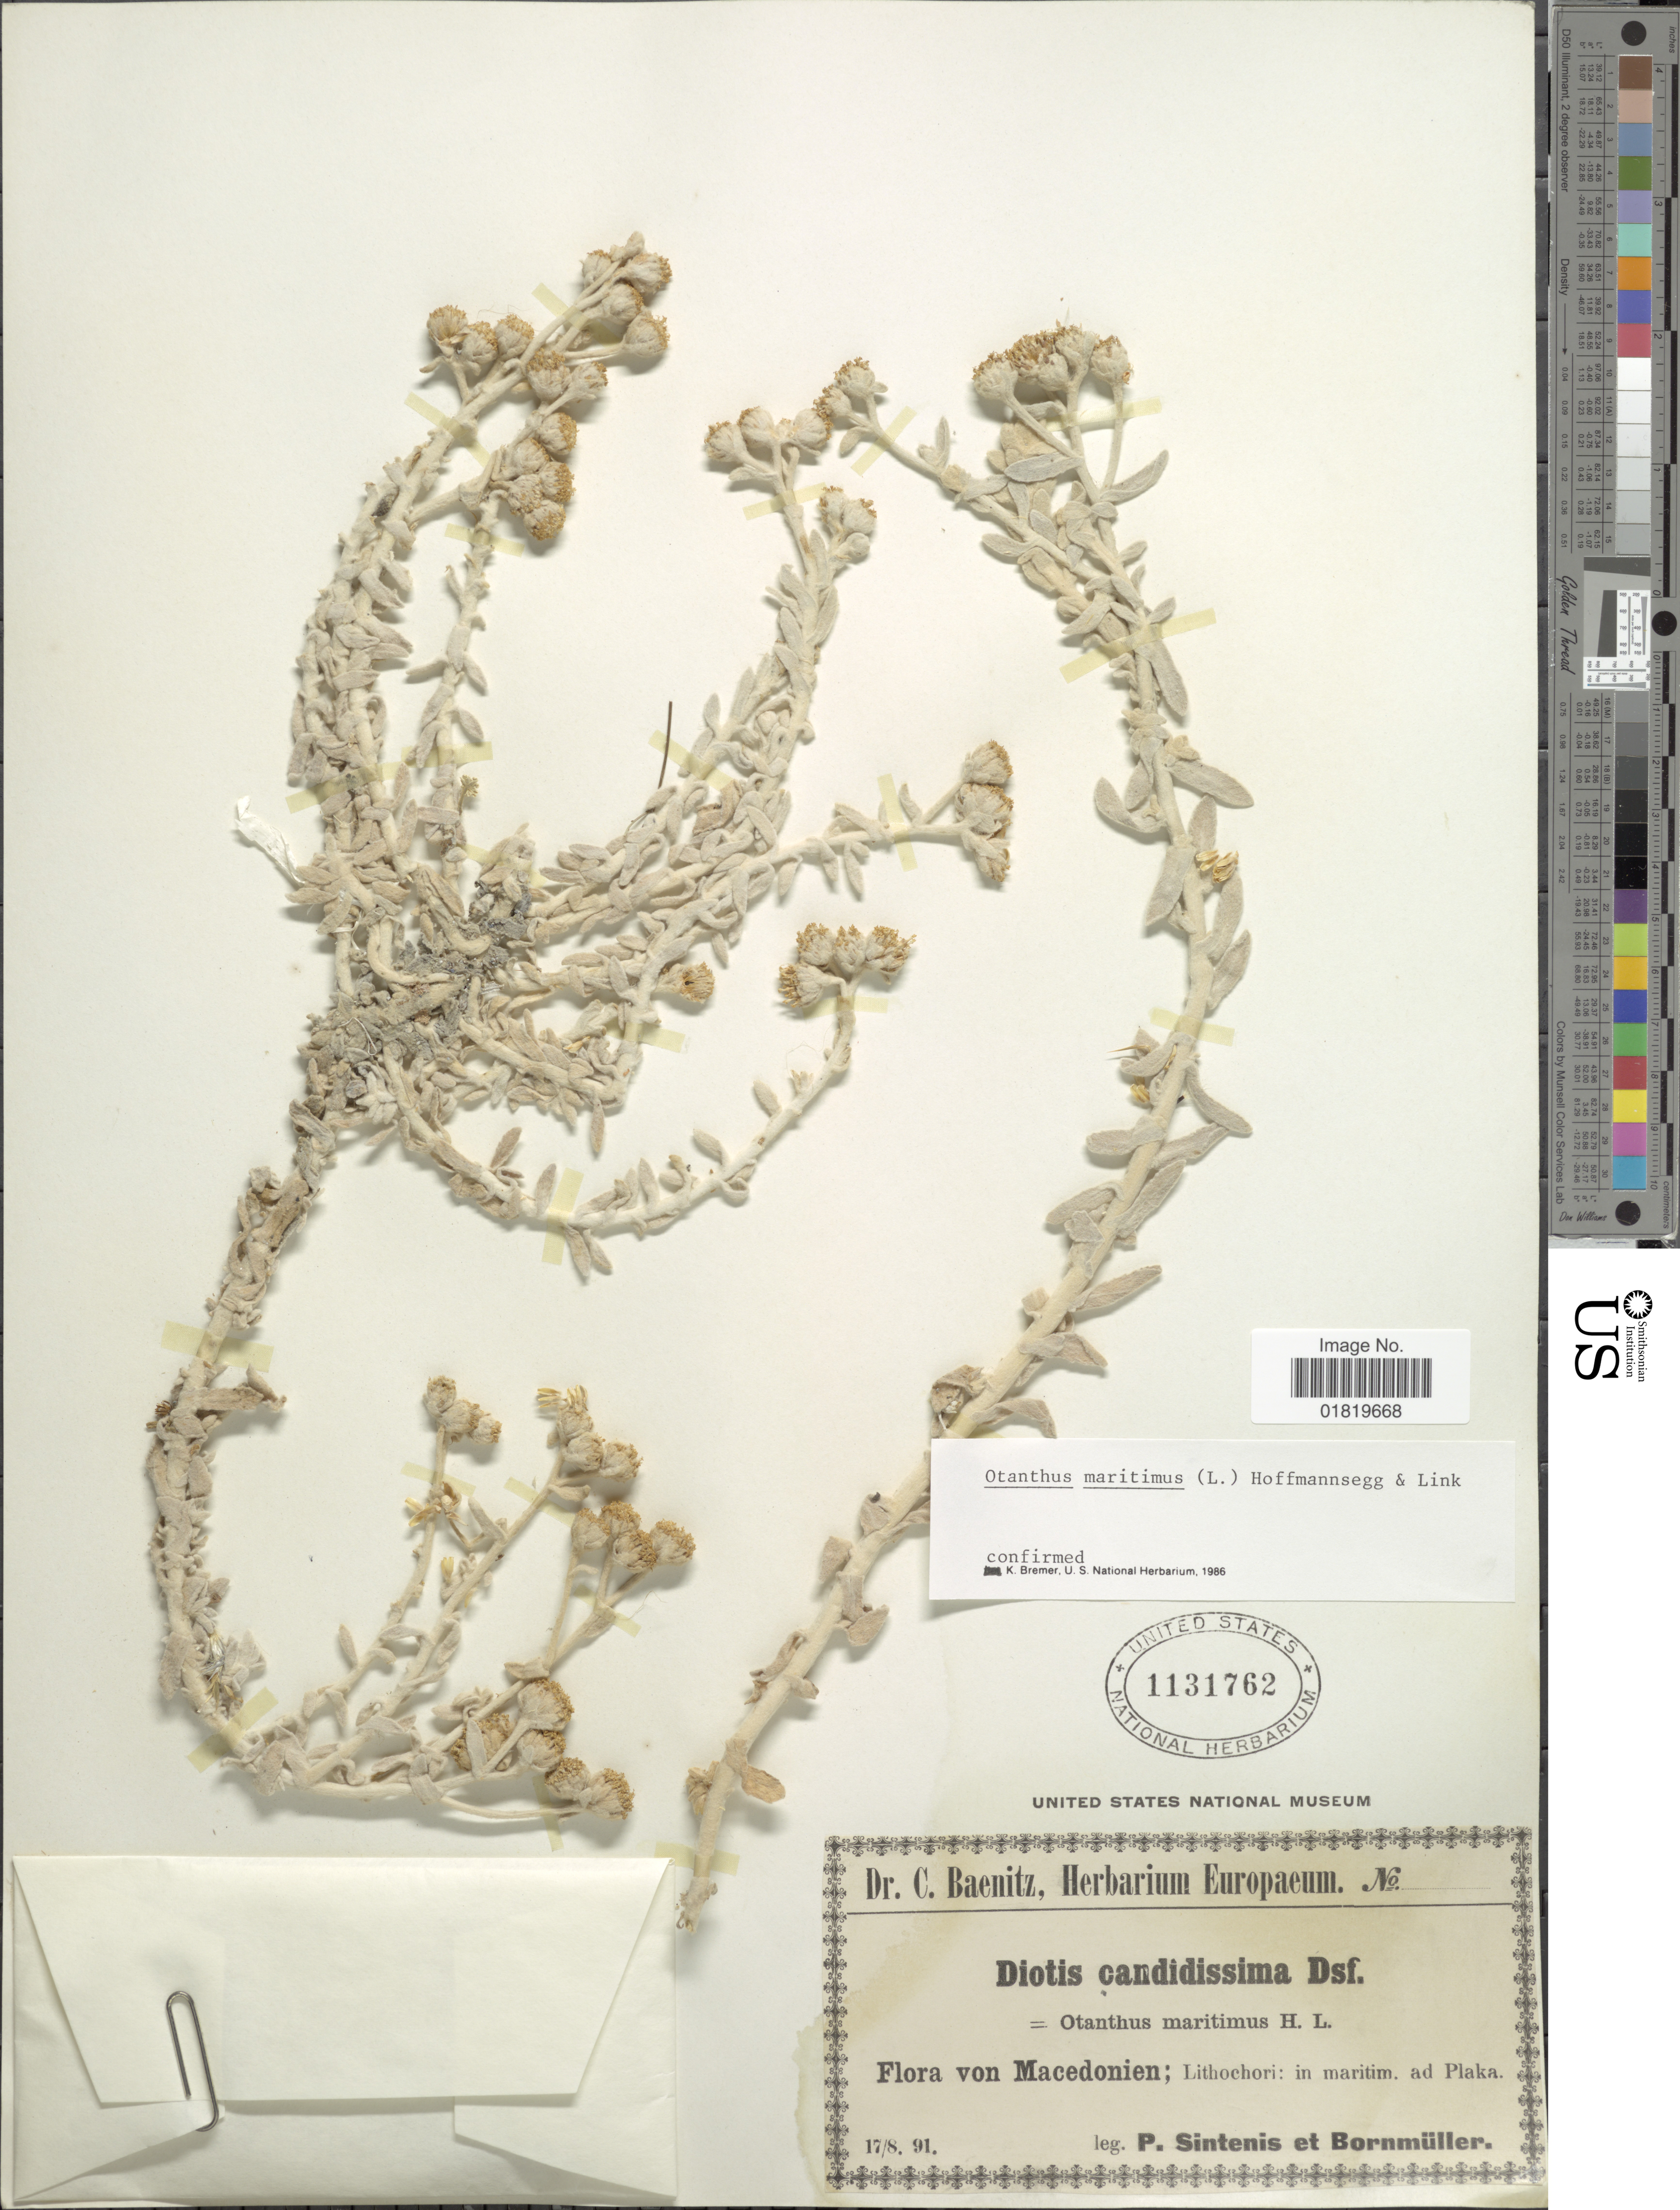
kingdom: Plantae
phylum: Tracheophyta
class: Magnoliopsida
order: Asterales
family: Asteraceae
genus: Otanthus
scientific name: Otanthus maritimus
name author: (L.) Hoffmanns. & Link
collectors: P. Sintenis & Bornmüller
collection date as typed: Transcribed d/m/y: 17/8/91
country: North Macedonia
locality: Macedonien; Lithochori: in maritim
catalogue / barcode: US 1131762